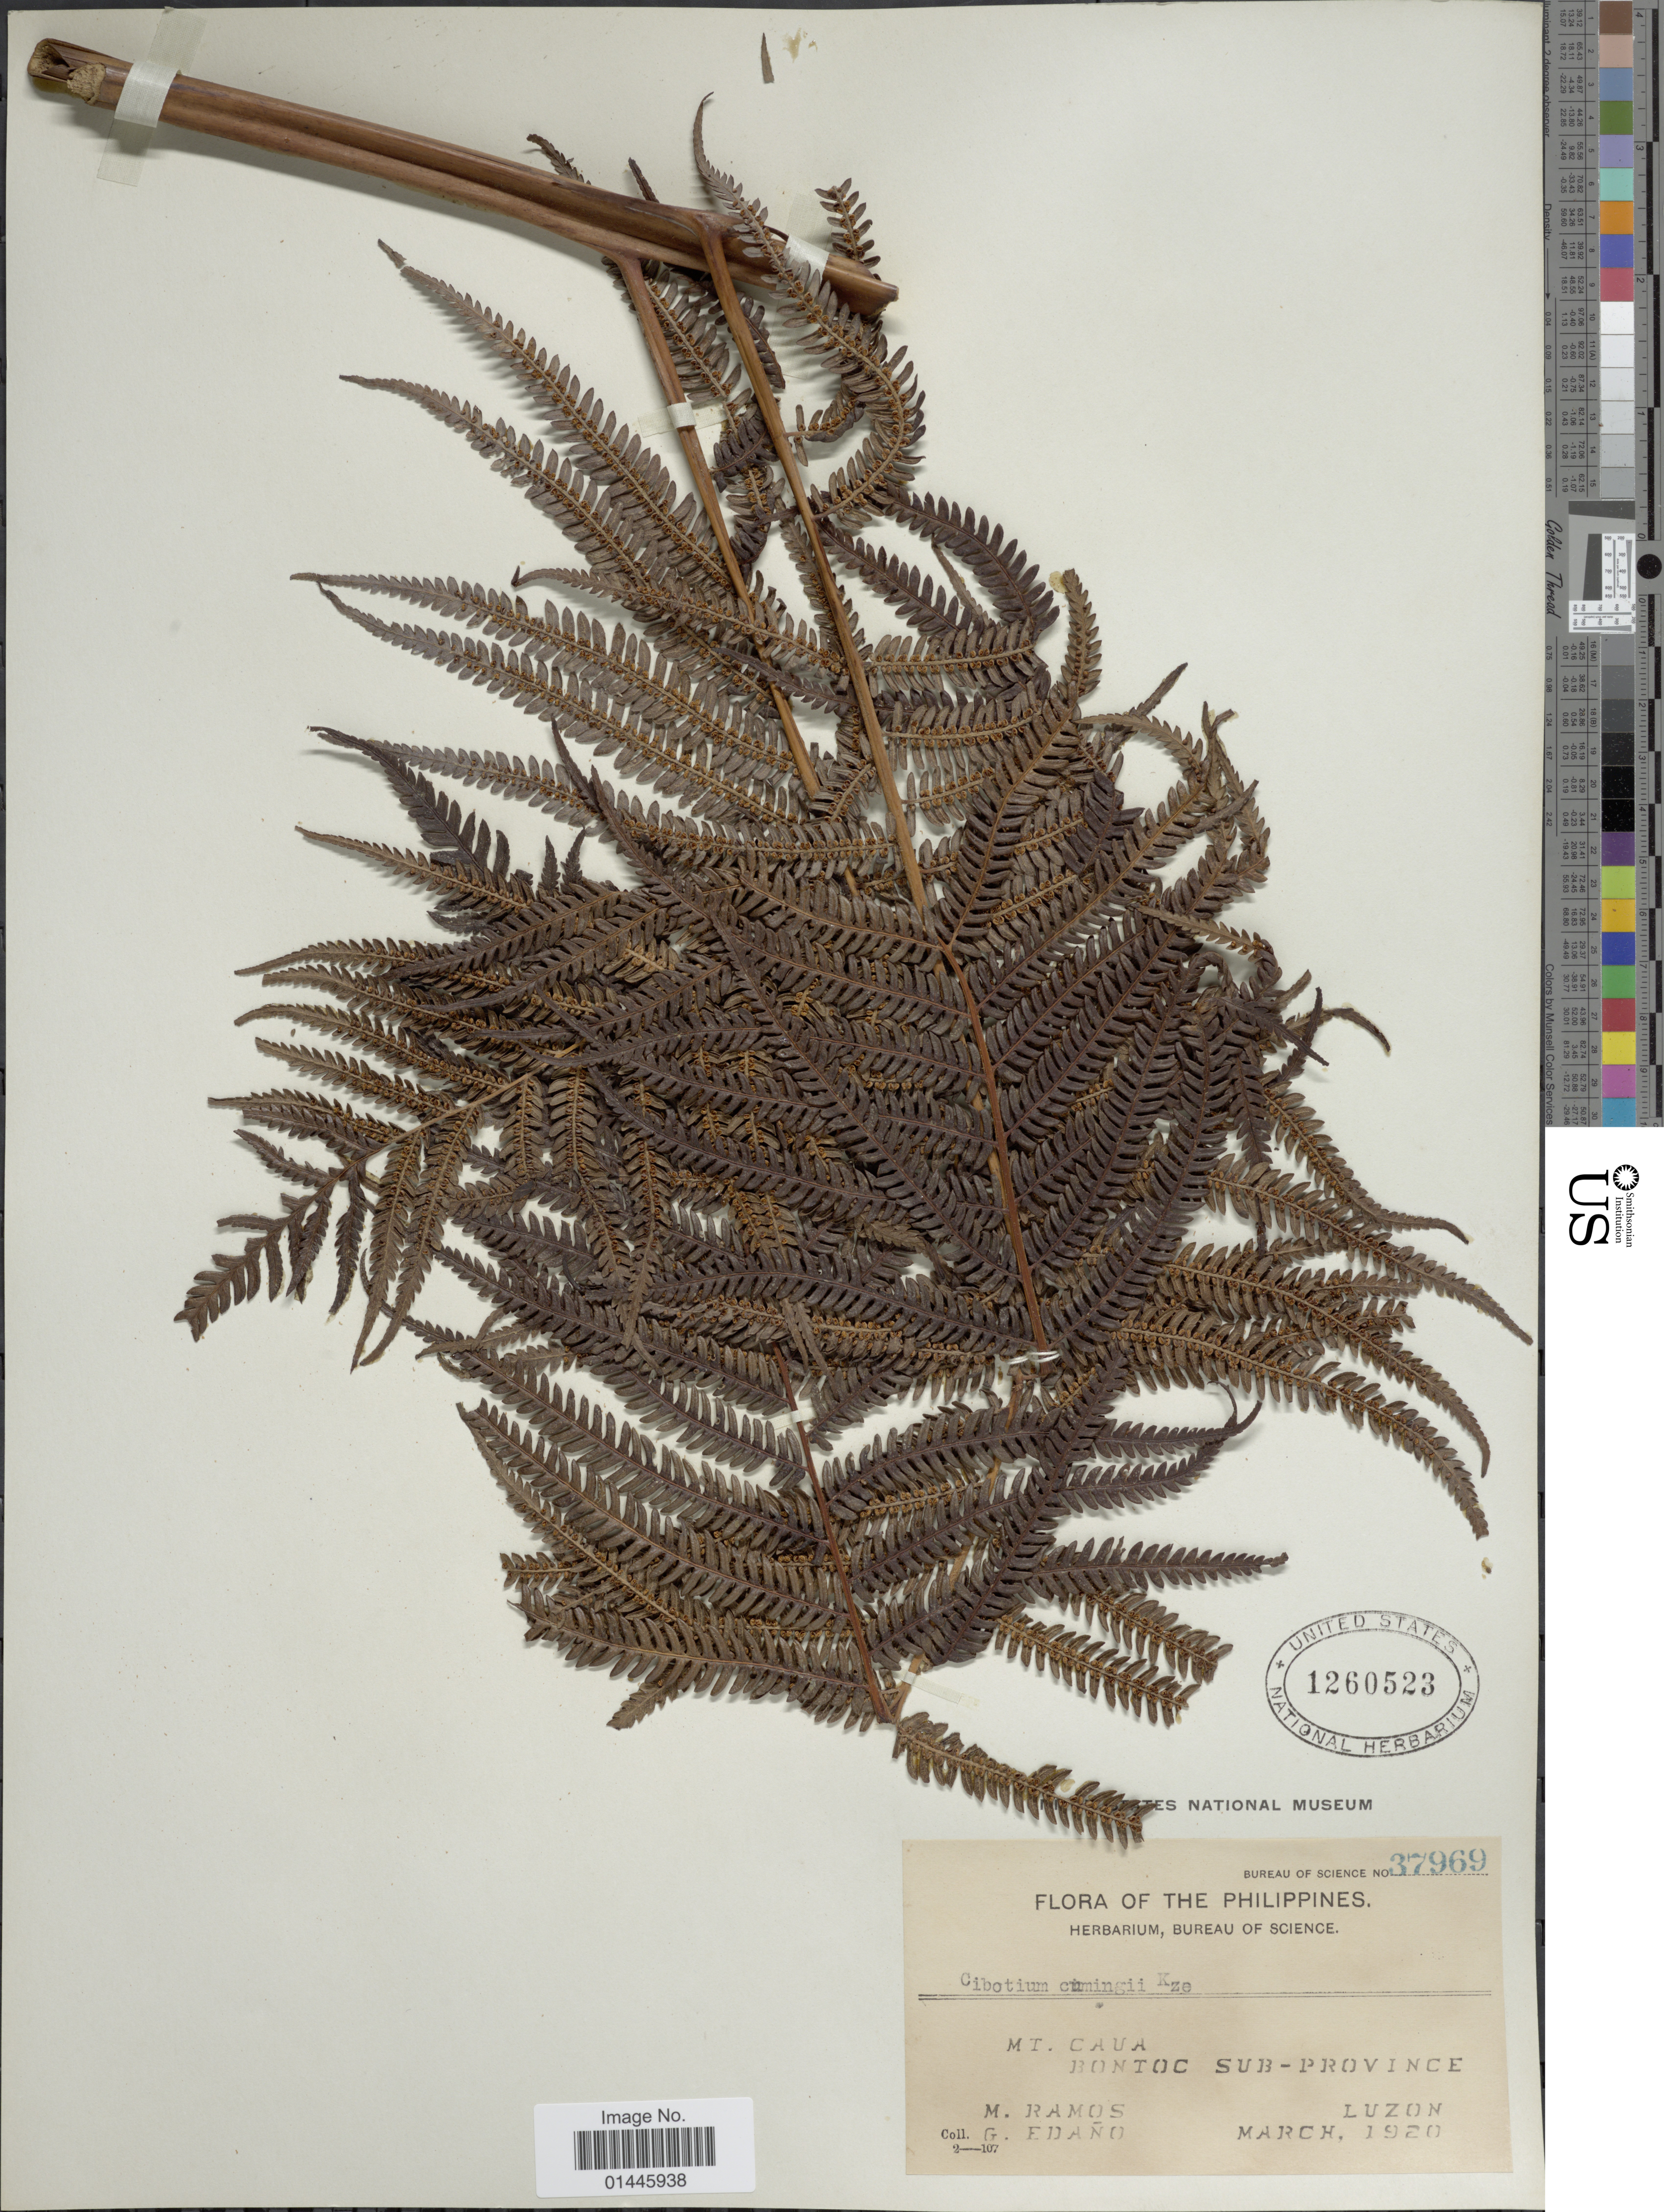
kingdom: Plantae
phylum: Tracheophyta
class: Polypodiopsida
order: Cyatheales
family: Cibotiaceae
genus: Cibotium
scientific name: Cibotium barometz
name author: (L.) J. Sm.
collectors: M. Ramos & G. Edaño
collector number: Bureau of Science 37969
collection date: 1920-03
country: Philippines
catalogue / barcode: US 1260523